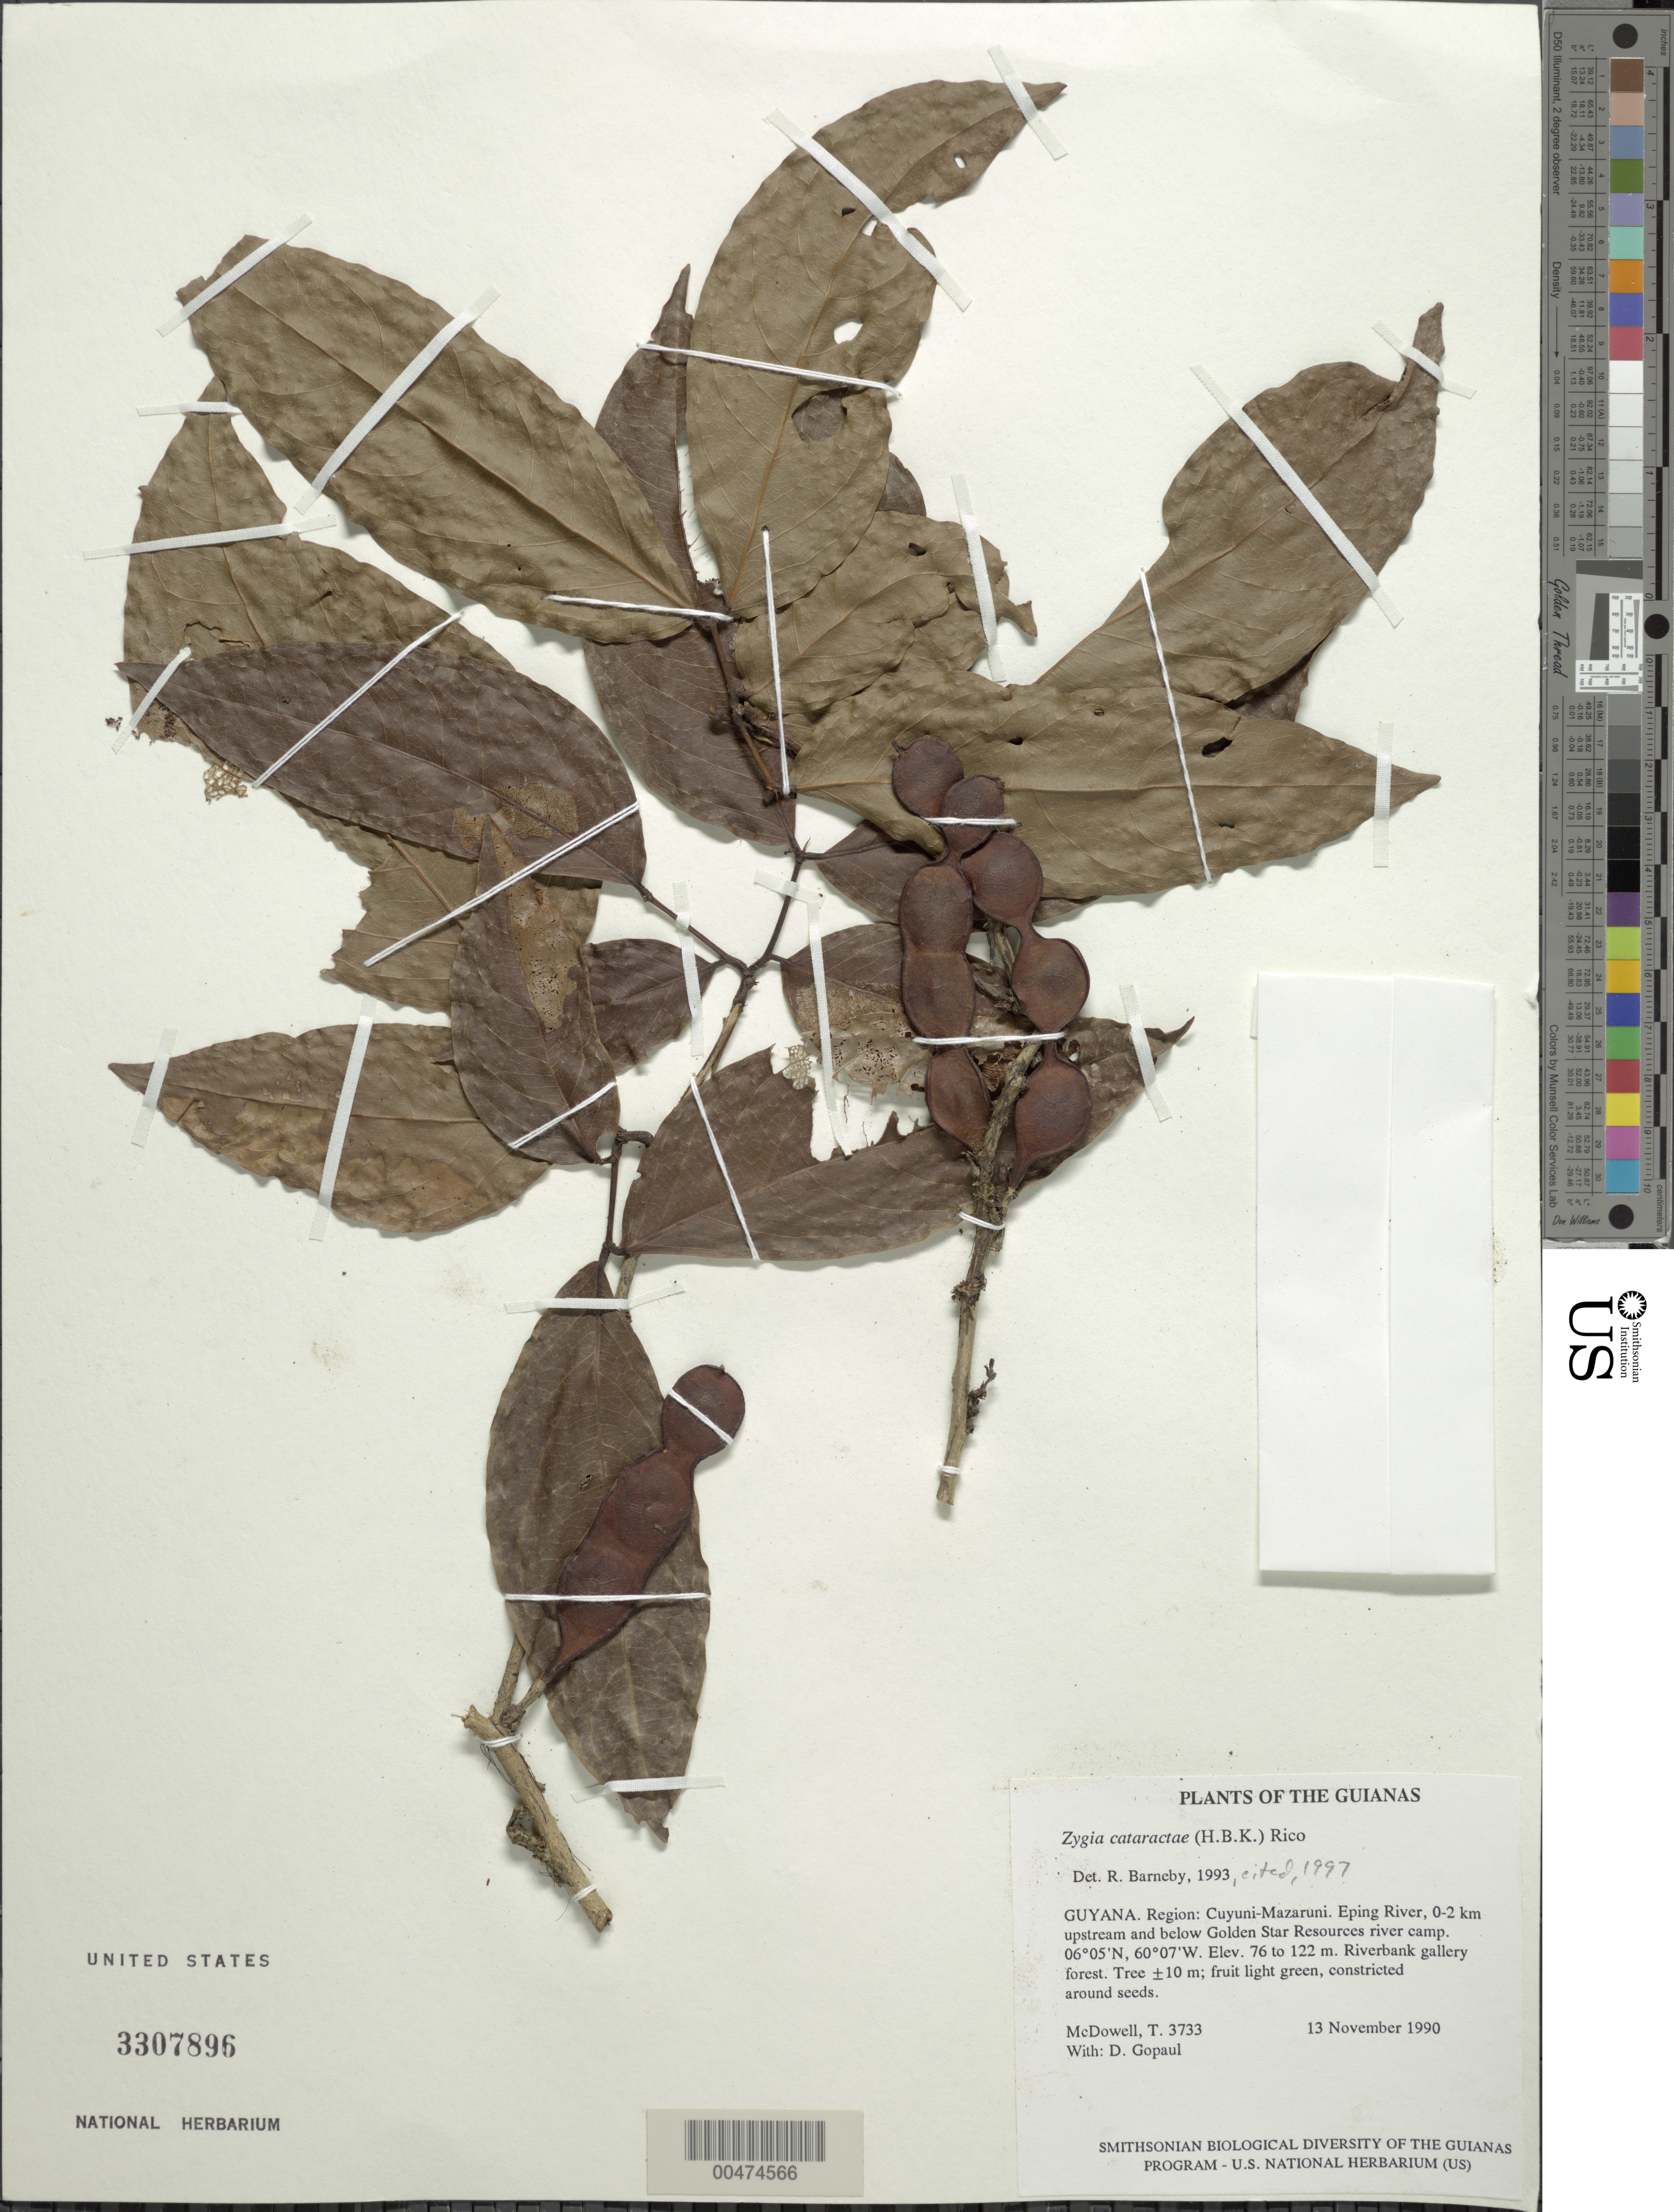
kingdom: Plantae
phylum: Tracheophyta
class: Magnoliopsida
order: Fabales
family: Fabaceae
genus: Zygia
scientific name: Zygia cataractae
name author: (Kunth) L. Rico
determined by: Barneby, Rupert C., (NY)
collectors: T. McDowell & D. Gopaul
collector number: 3733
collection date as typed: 13 November 1990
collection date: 1990-11-13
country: Guyana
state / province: Cuyuni-Mazaruni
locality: Eping River, 0-2 km upstream and below Golden Star Resources river camp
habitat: Riverbank gallery forest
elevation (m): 76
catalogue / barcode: US 3307896